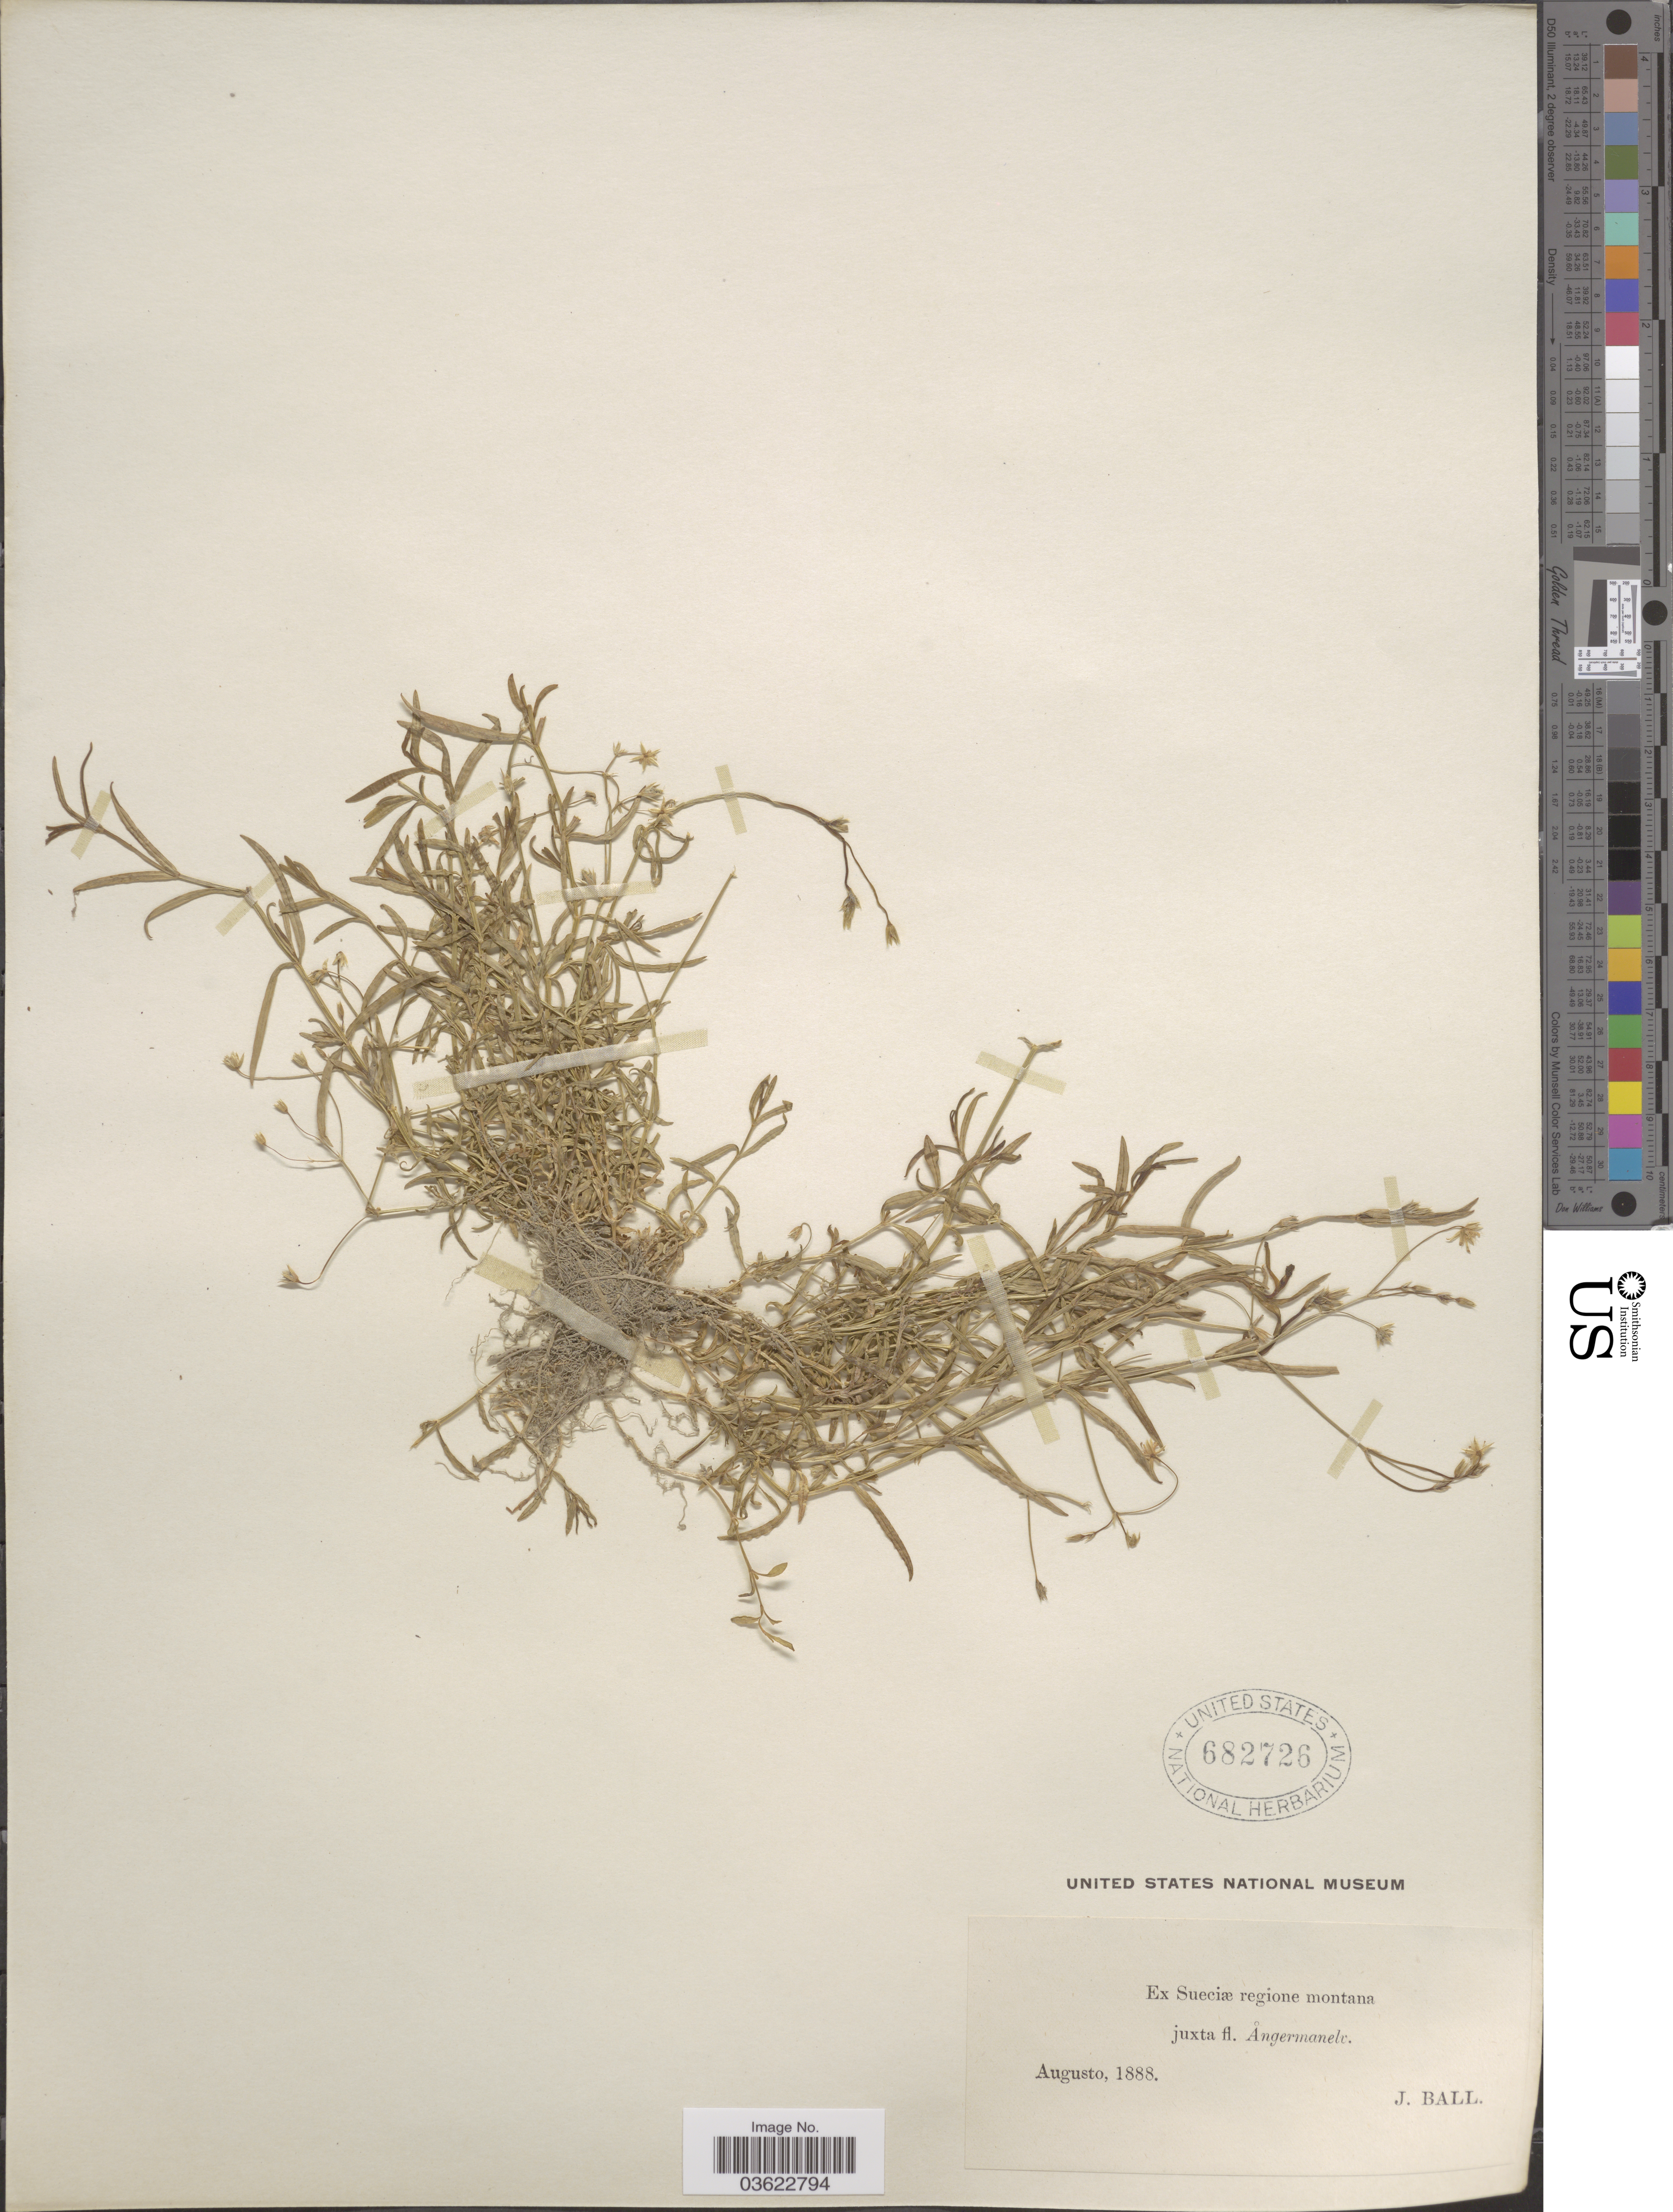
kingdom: Plantae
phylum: Tracheophyta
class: Magnoliopsida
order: Caryophyllales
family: Caryophyllaceae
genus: Arenaria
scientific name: Arenaria sp.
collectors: J. Ball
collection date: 1888-08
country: Sweden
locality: Ex Sueciæ regione montana juxta fl. Ångermanelv.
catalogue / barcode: US 682726